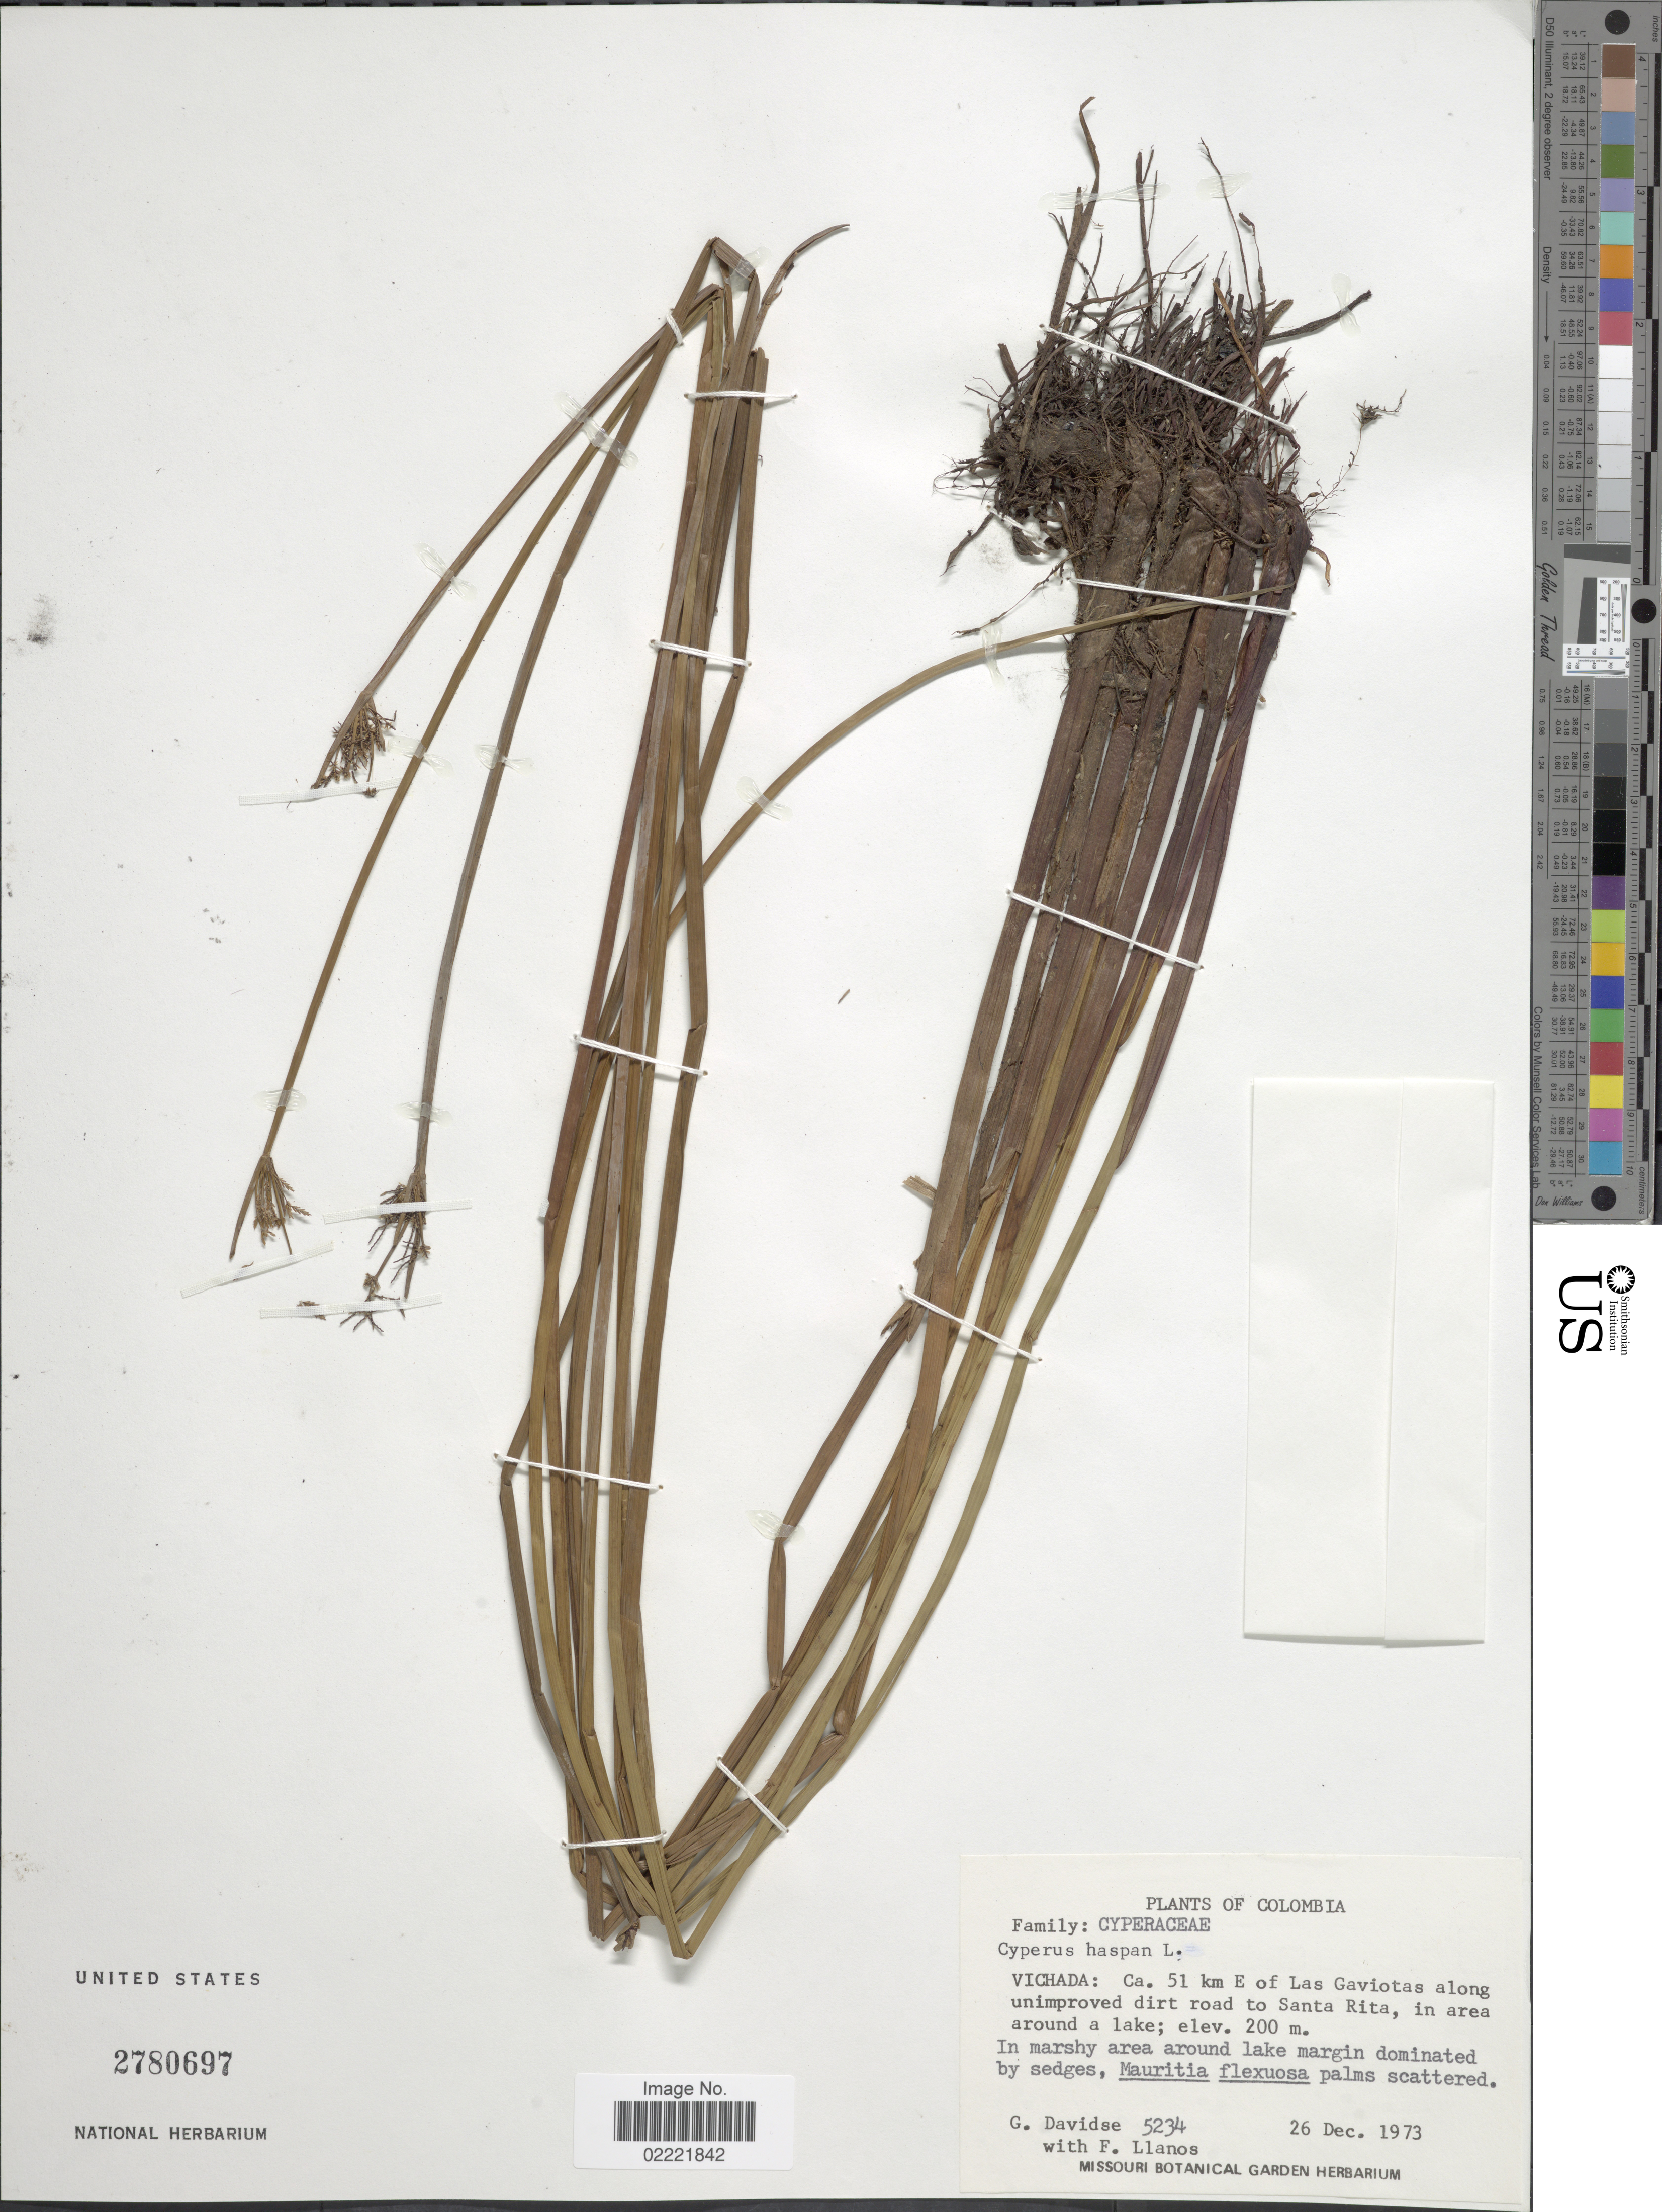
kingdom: Plantae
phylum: Tracheophyta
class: Liliopsida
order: Poales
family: Cyperaceae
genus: Cyperus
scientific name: Cyperus haspan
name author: L.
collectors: G. Davidse & F. Llanos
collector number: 5234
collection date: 1973-12-26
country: Colombia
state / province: Vichada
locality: Ca. 51 km E of Las Gaviotas along unimproved dirt road to Santa Rita, in area around lake, in marshy area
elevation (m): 200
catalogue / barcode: US 2780697